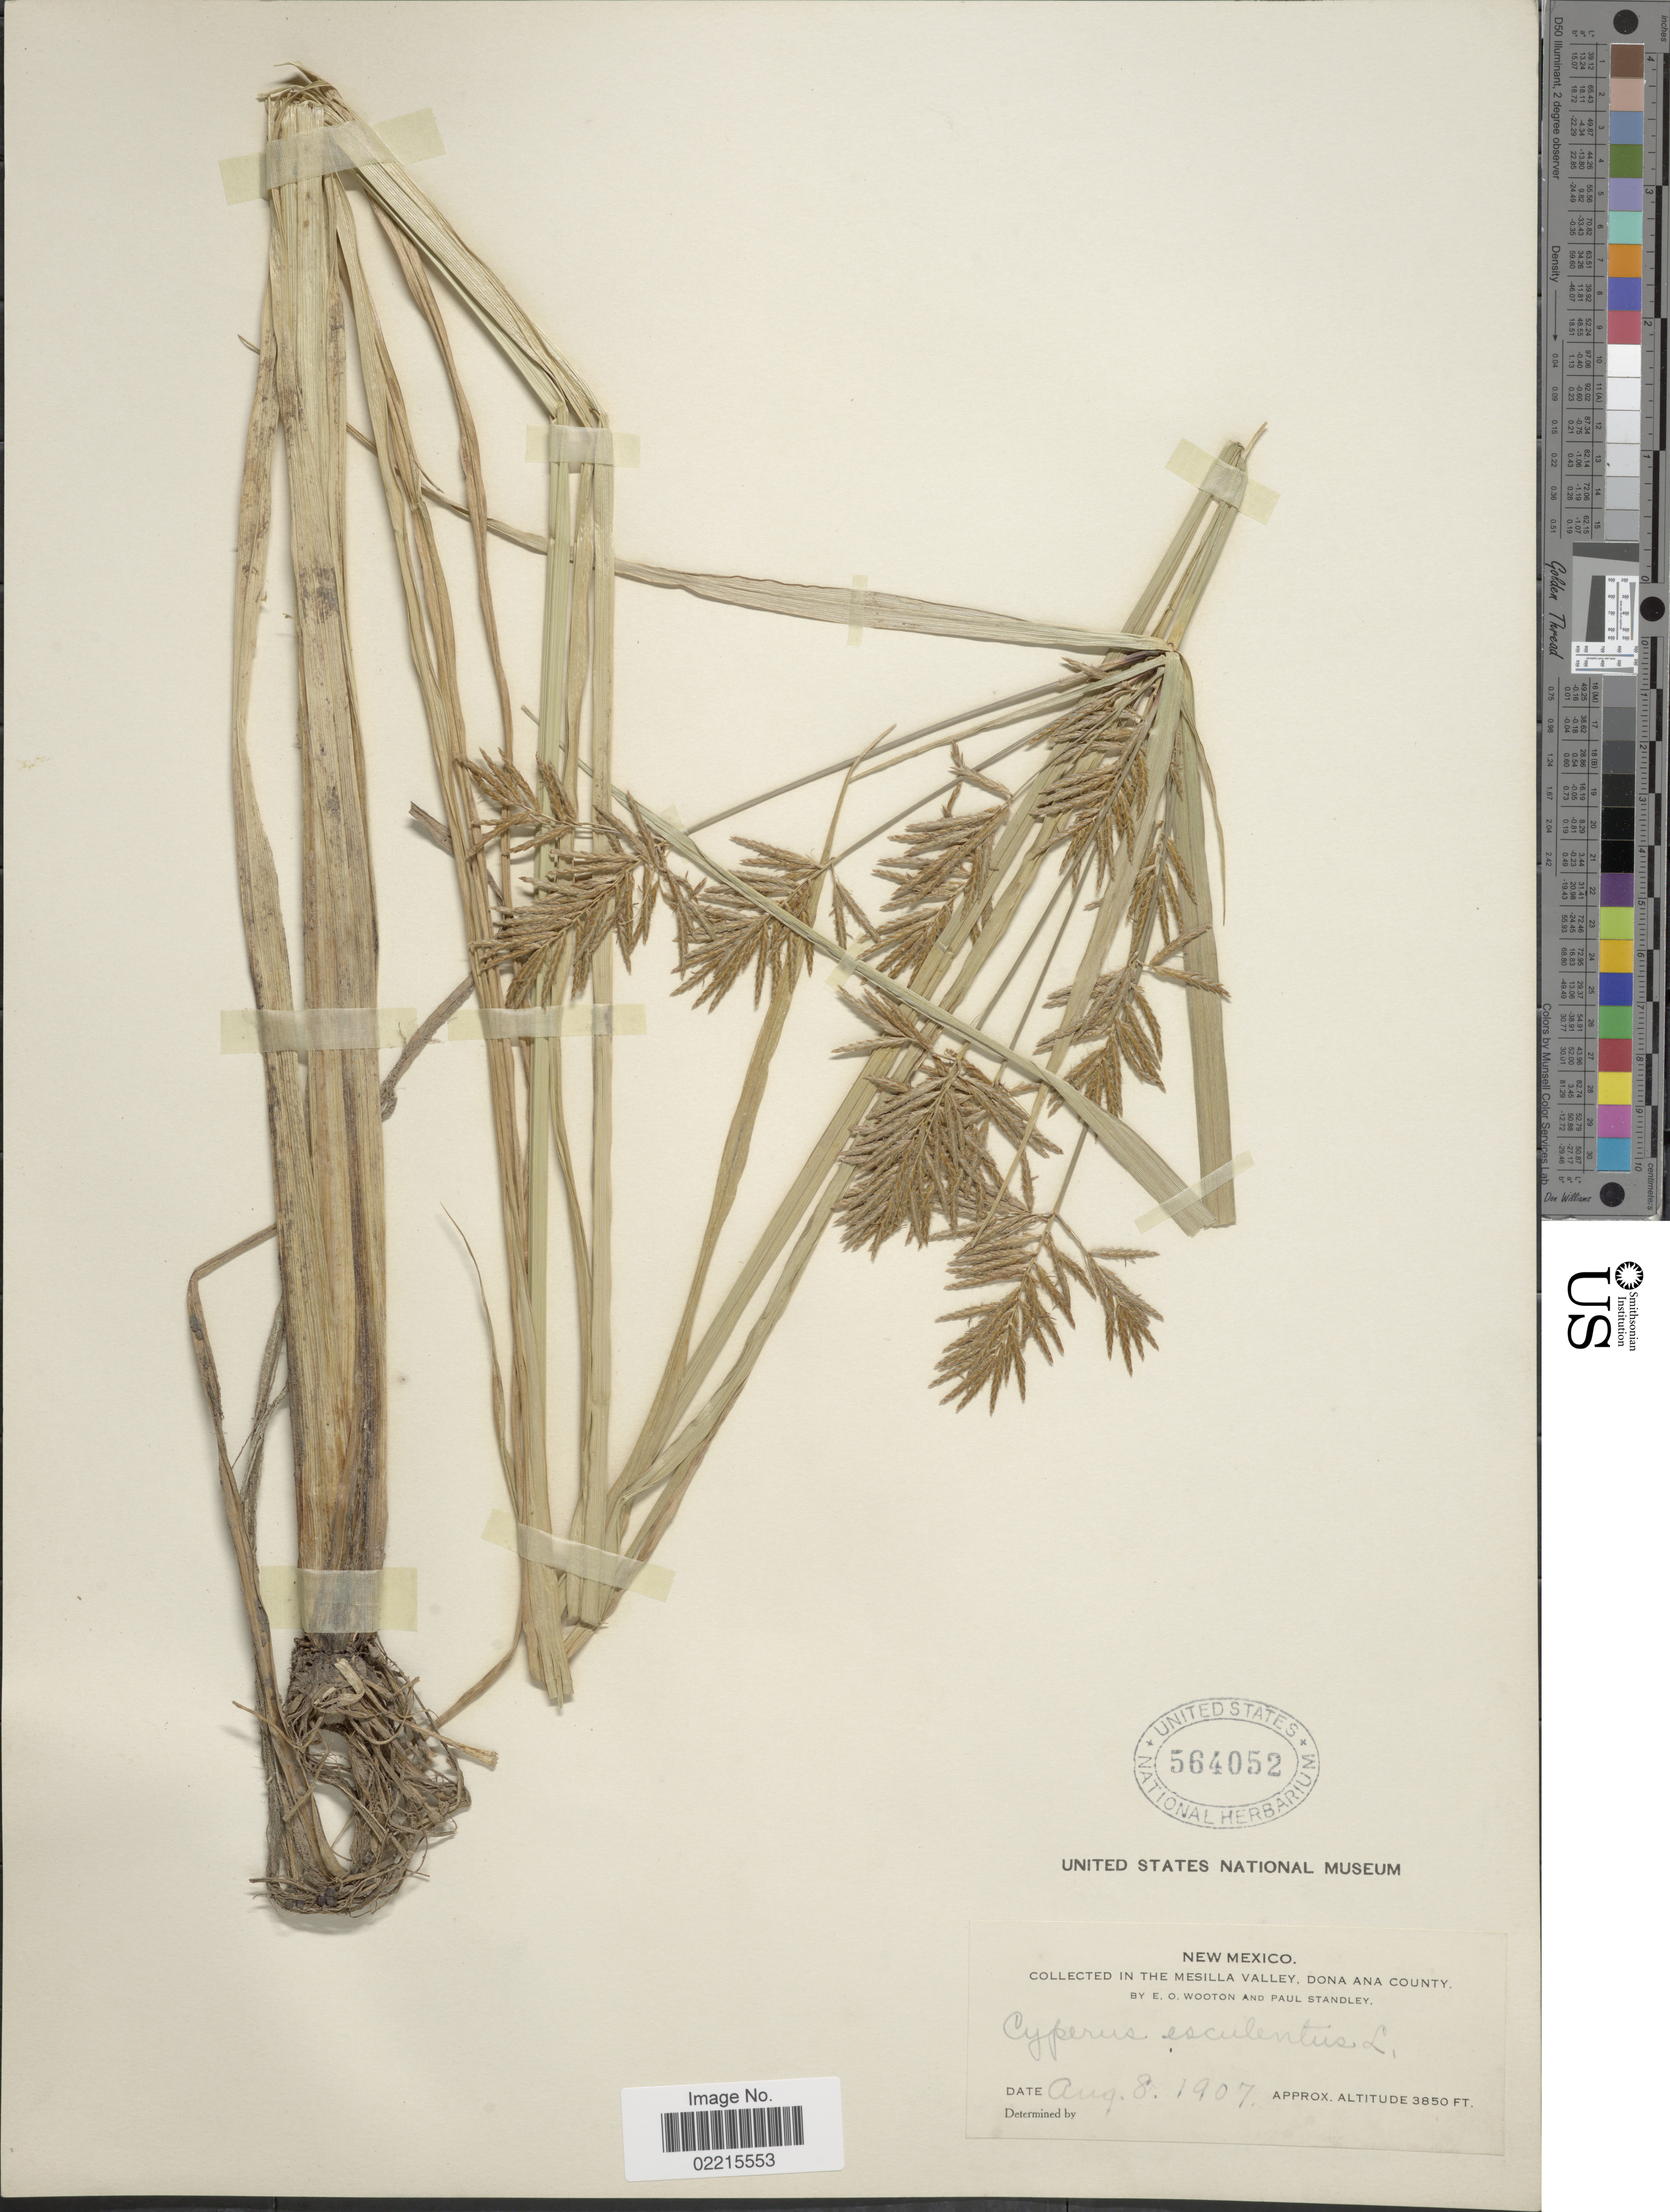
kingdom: Plantae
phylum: Tracheophyta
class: Liliopsida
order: Poales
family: Cyperaceae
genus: Cyperus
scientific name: Cyperus esculentus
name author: L.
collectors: E. O. Wooton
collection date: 1907-08-08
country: United States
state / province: New Mexico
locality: In the Mesilla Valley, Dona Ana County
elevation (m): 1173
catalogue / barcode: US 564052